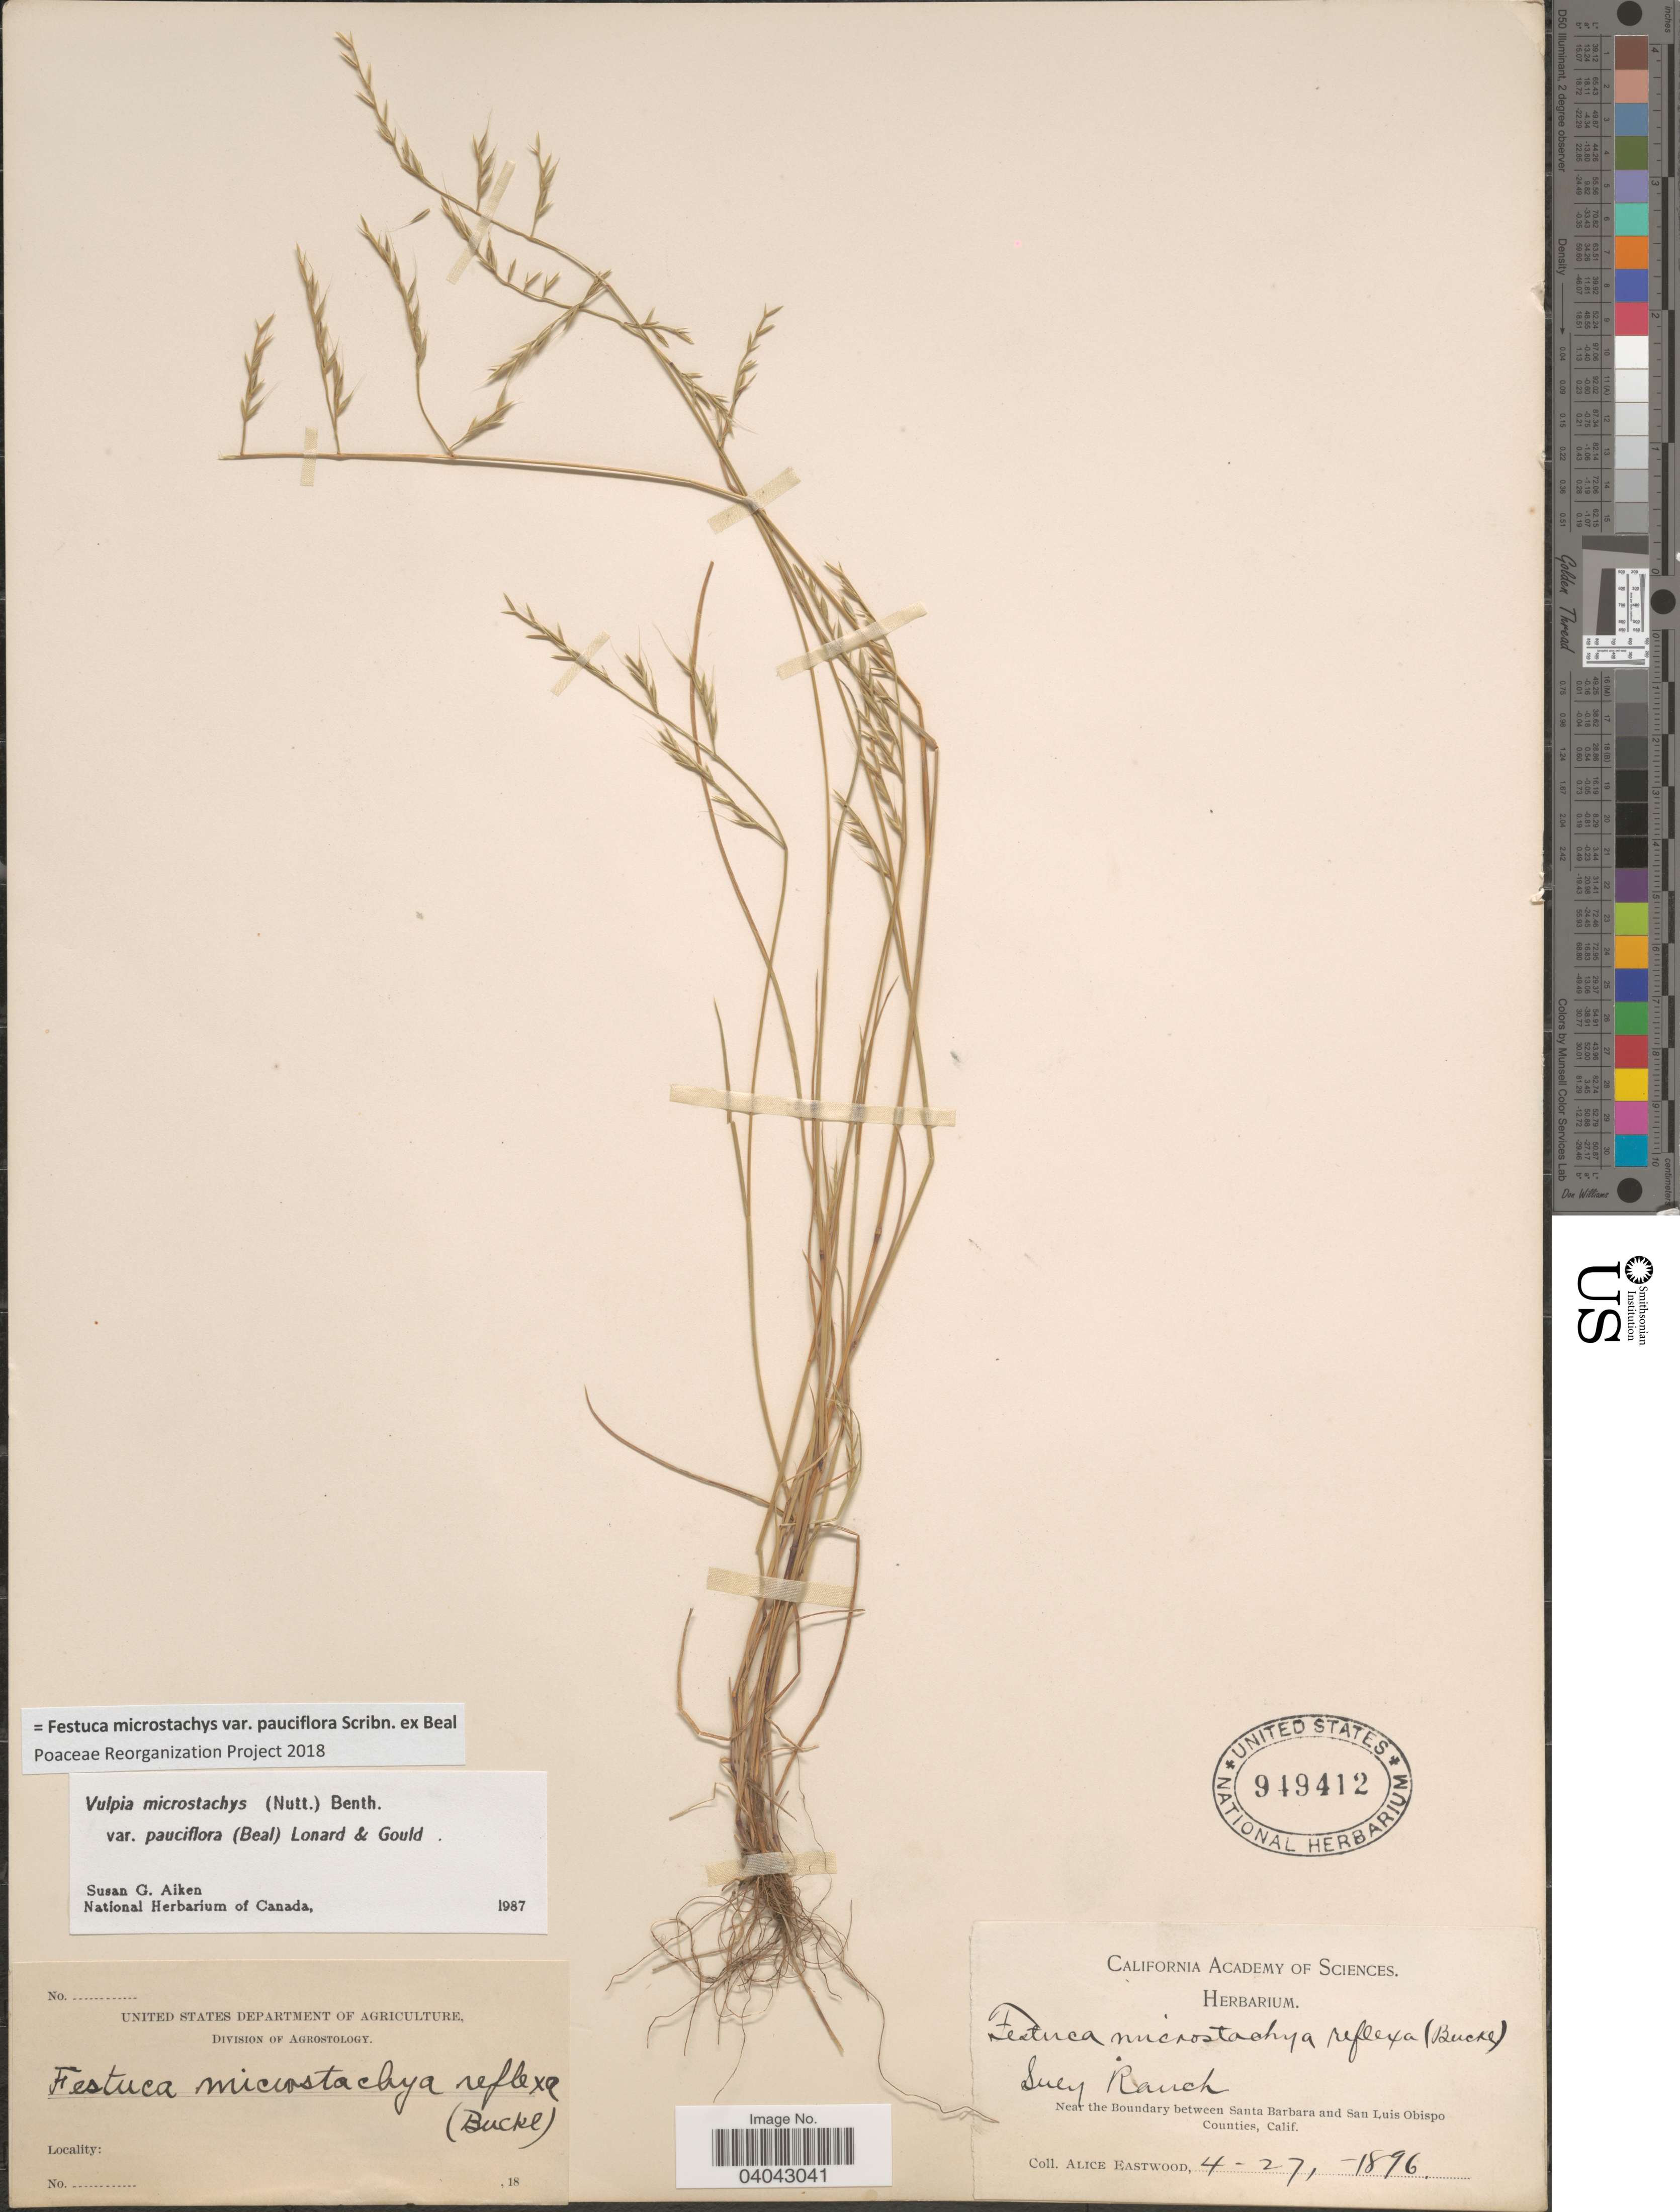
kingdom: Plantae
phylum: Tracheophyta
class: Liliopsida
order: Poales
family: Poaceae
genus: Festuca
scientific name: Festuca microstachys var. pauciflora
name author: Scribn. ex W.J. Beal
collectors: A. Eastwood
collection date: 1896-04-27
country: United States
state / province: California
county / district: Santa Barbara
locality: Sney Ranch. Near the Boundary between Santa Barbara and San Luis Obispo Counties.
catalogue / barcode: US 949412